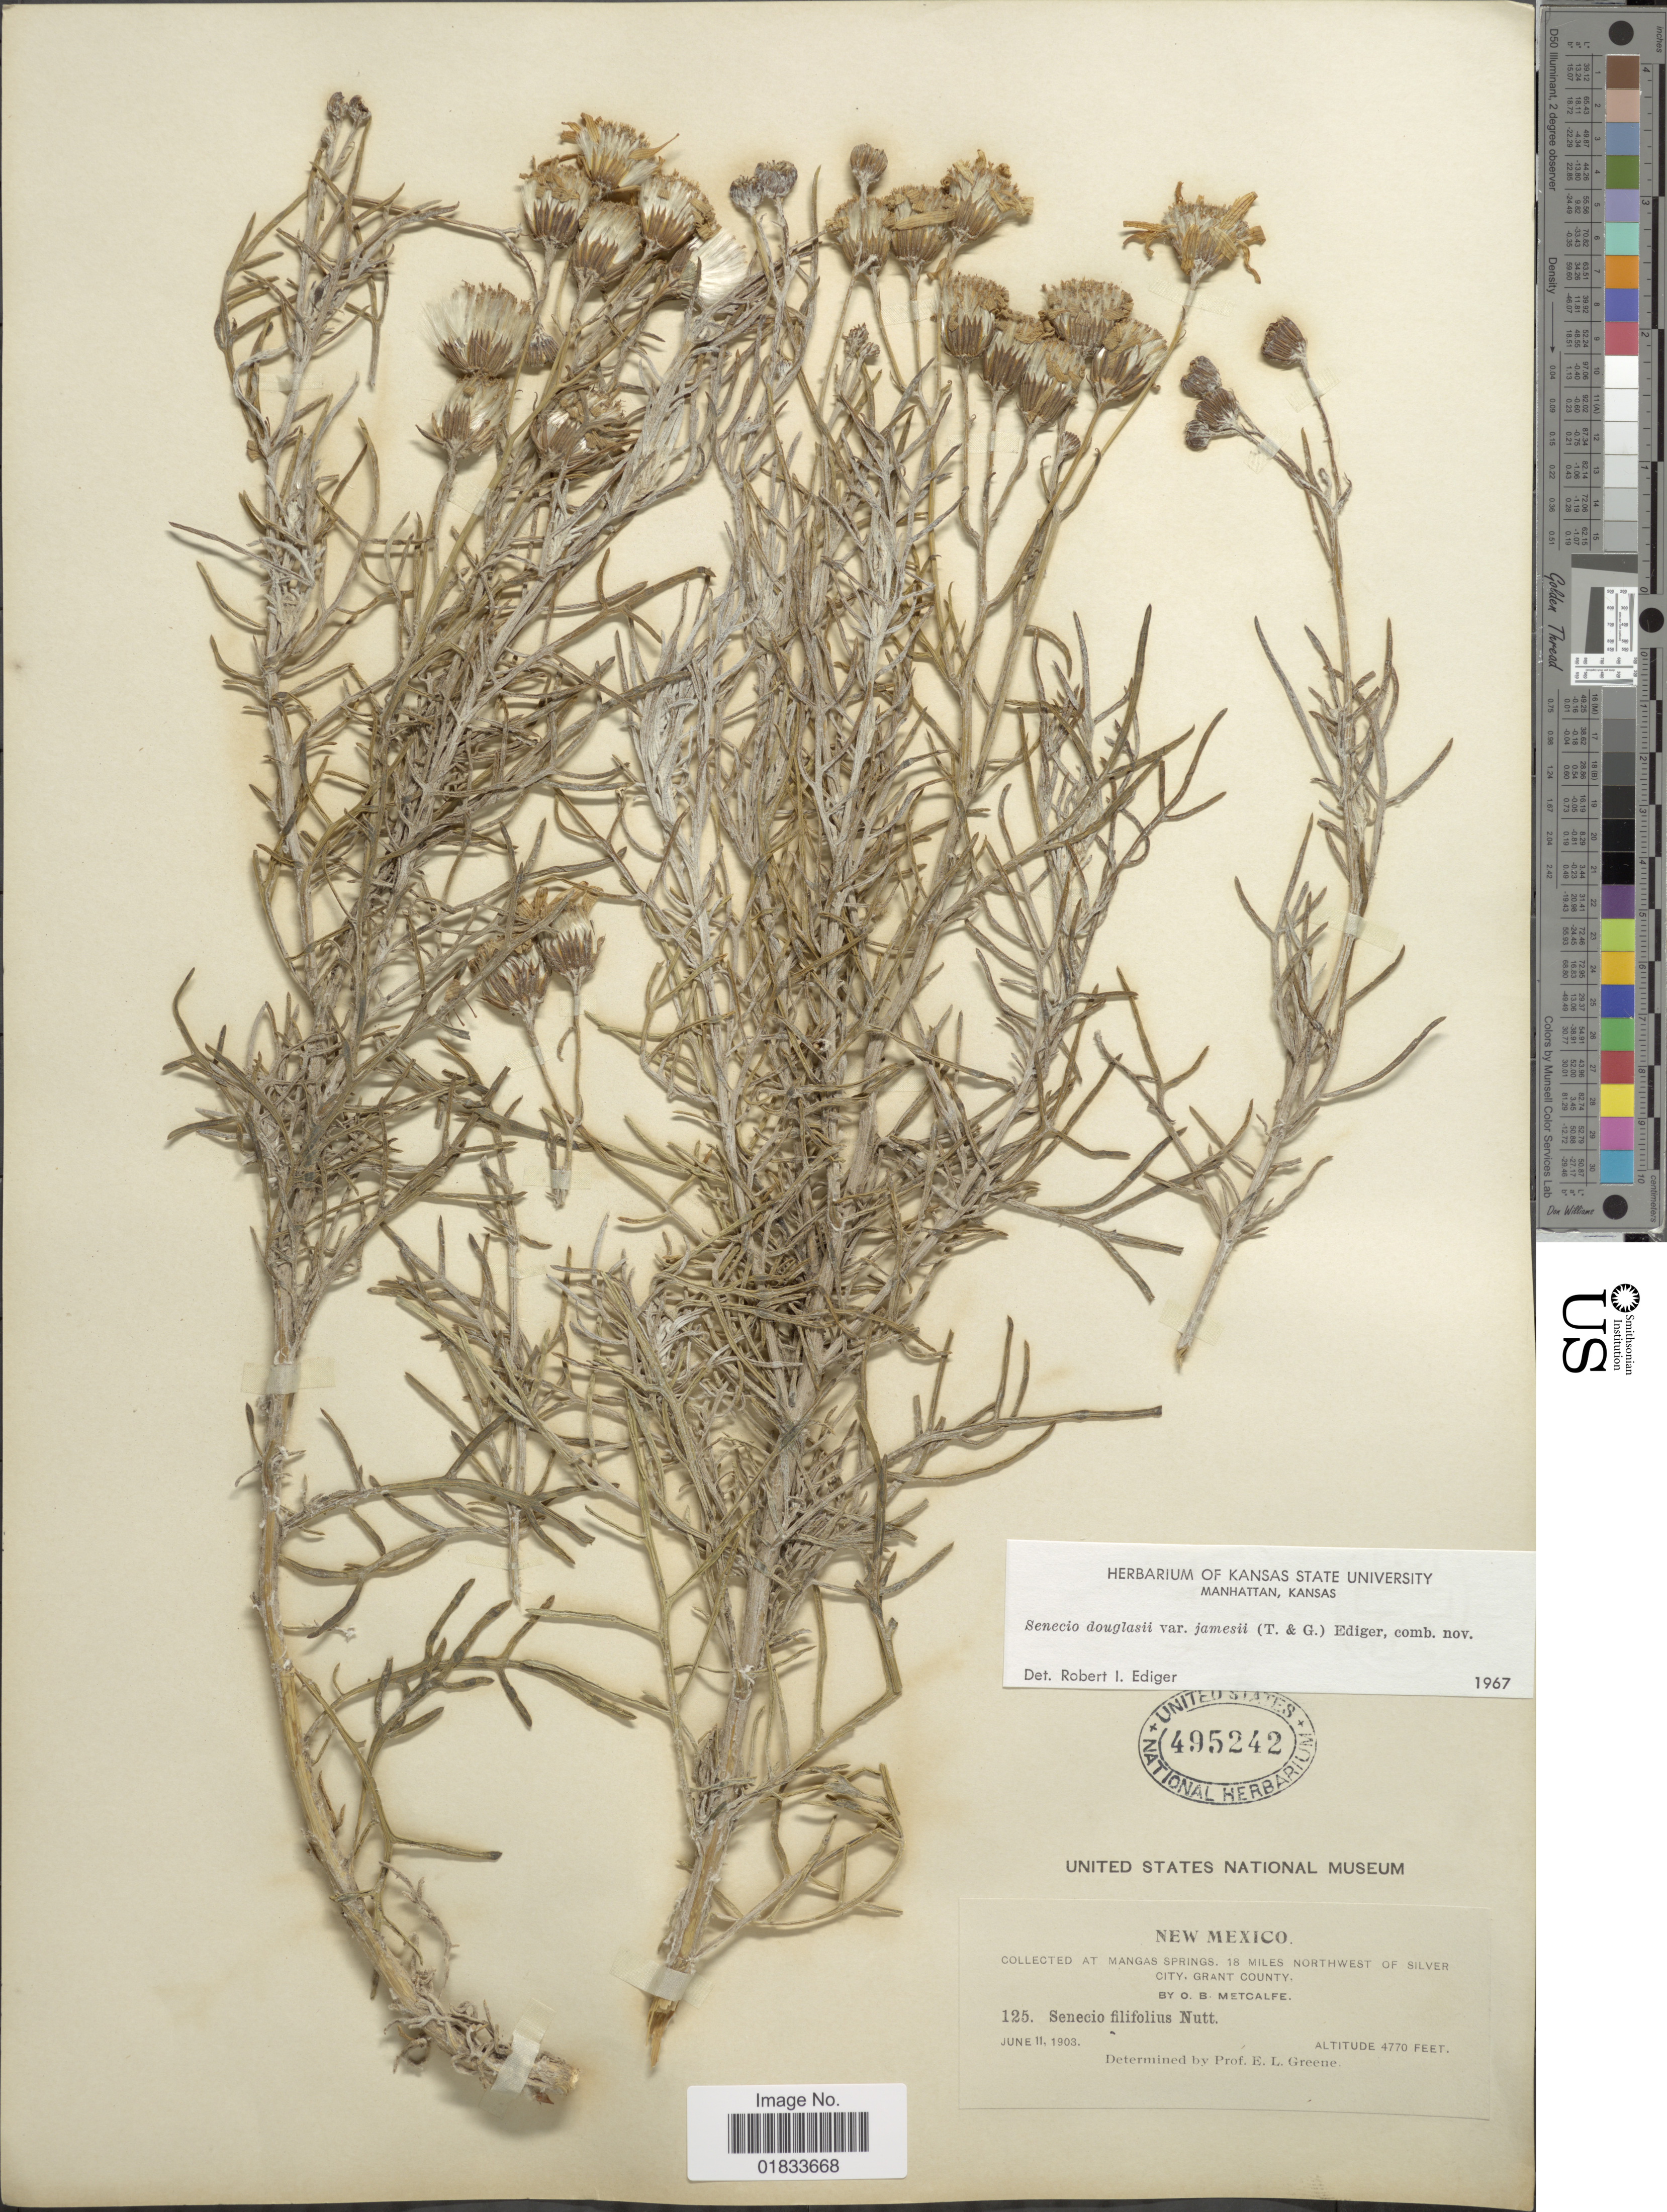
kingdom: Plantae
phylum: Tracheophyta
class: Magnoliopsida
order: Asterales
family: Asteraceae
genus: Senecio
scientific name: Senecio flaccidus var. flaccidus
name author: Less.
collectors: O. B. Metcalfe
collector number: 125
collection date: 1903-06-11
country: United States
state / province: New Mexico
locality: Mangas Springs, 18 miles northwest of Silver City, Grant County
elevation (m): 1454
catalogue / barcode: US 495242